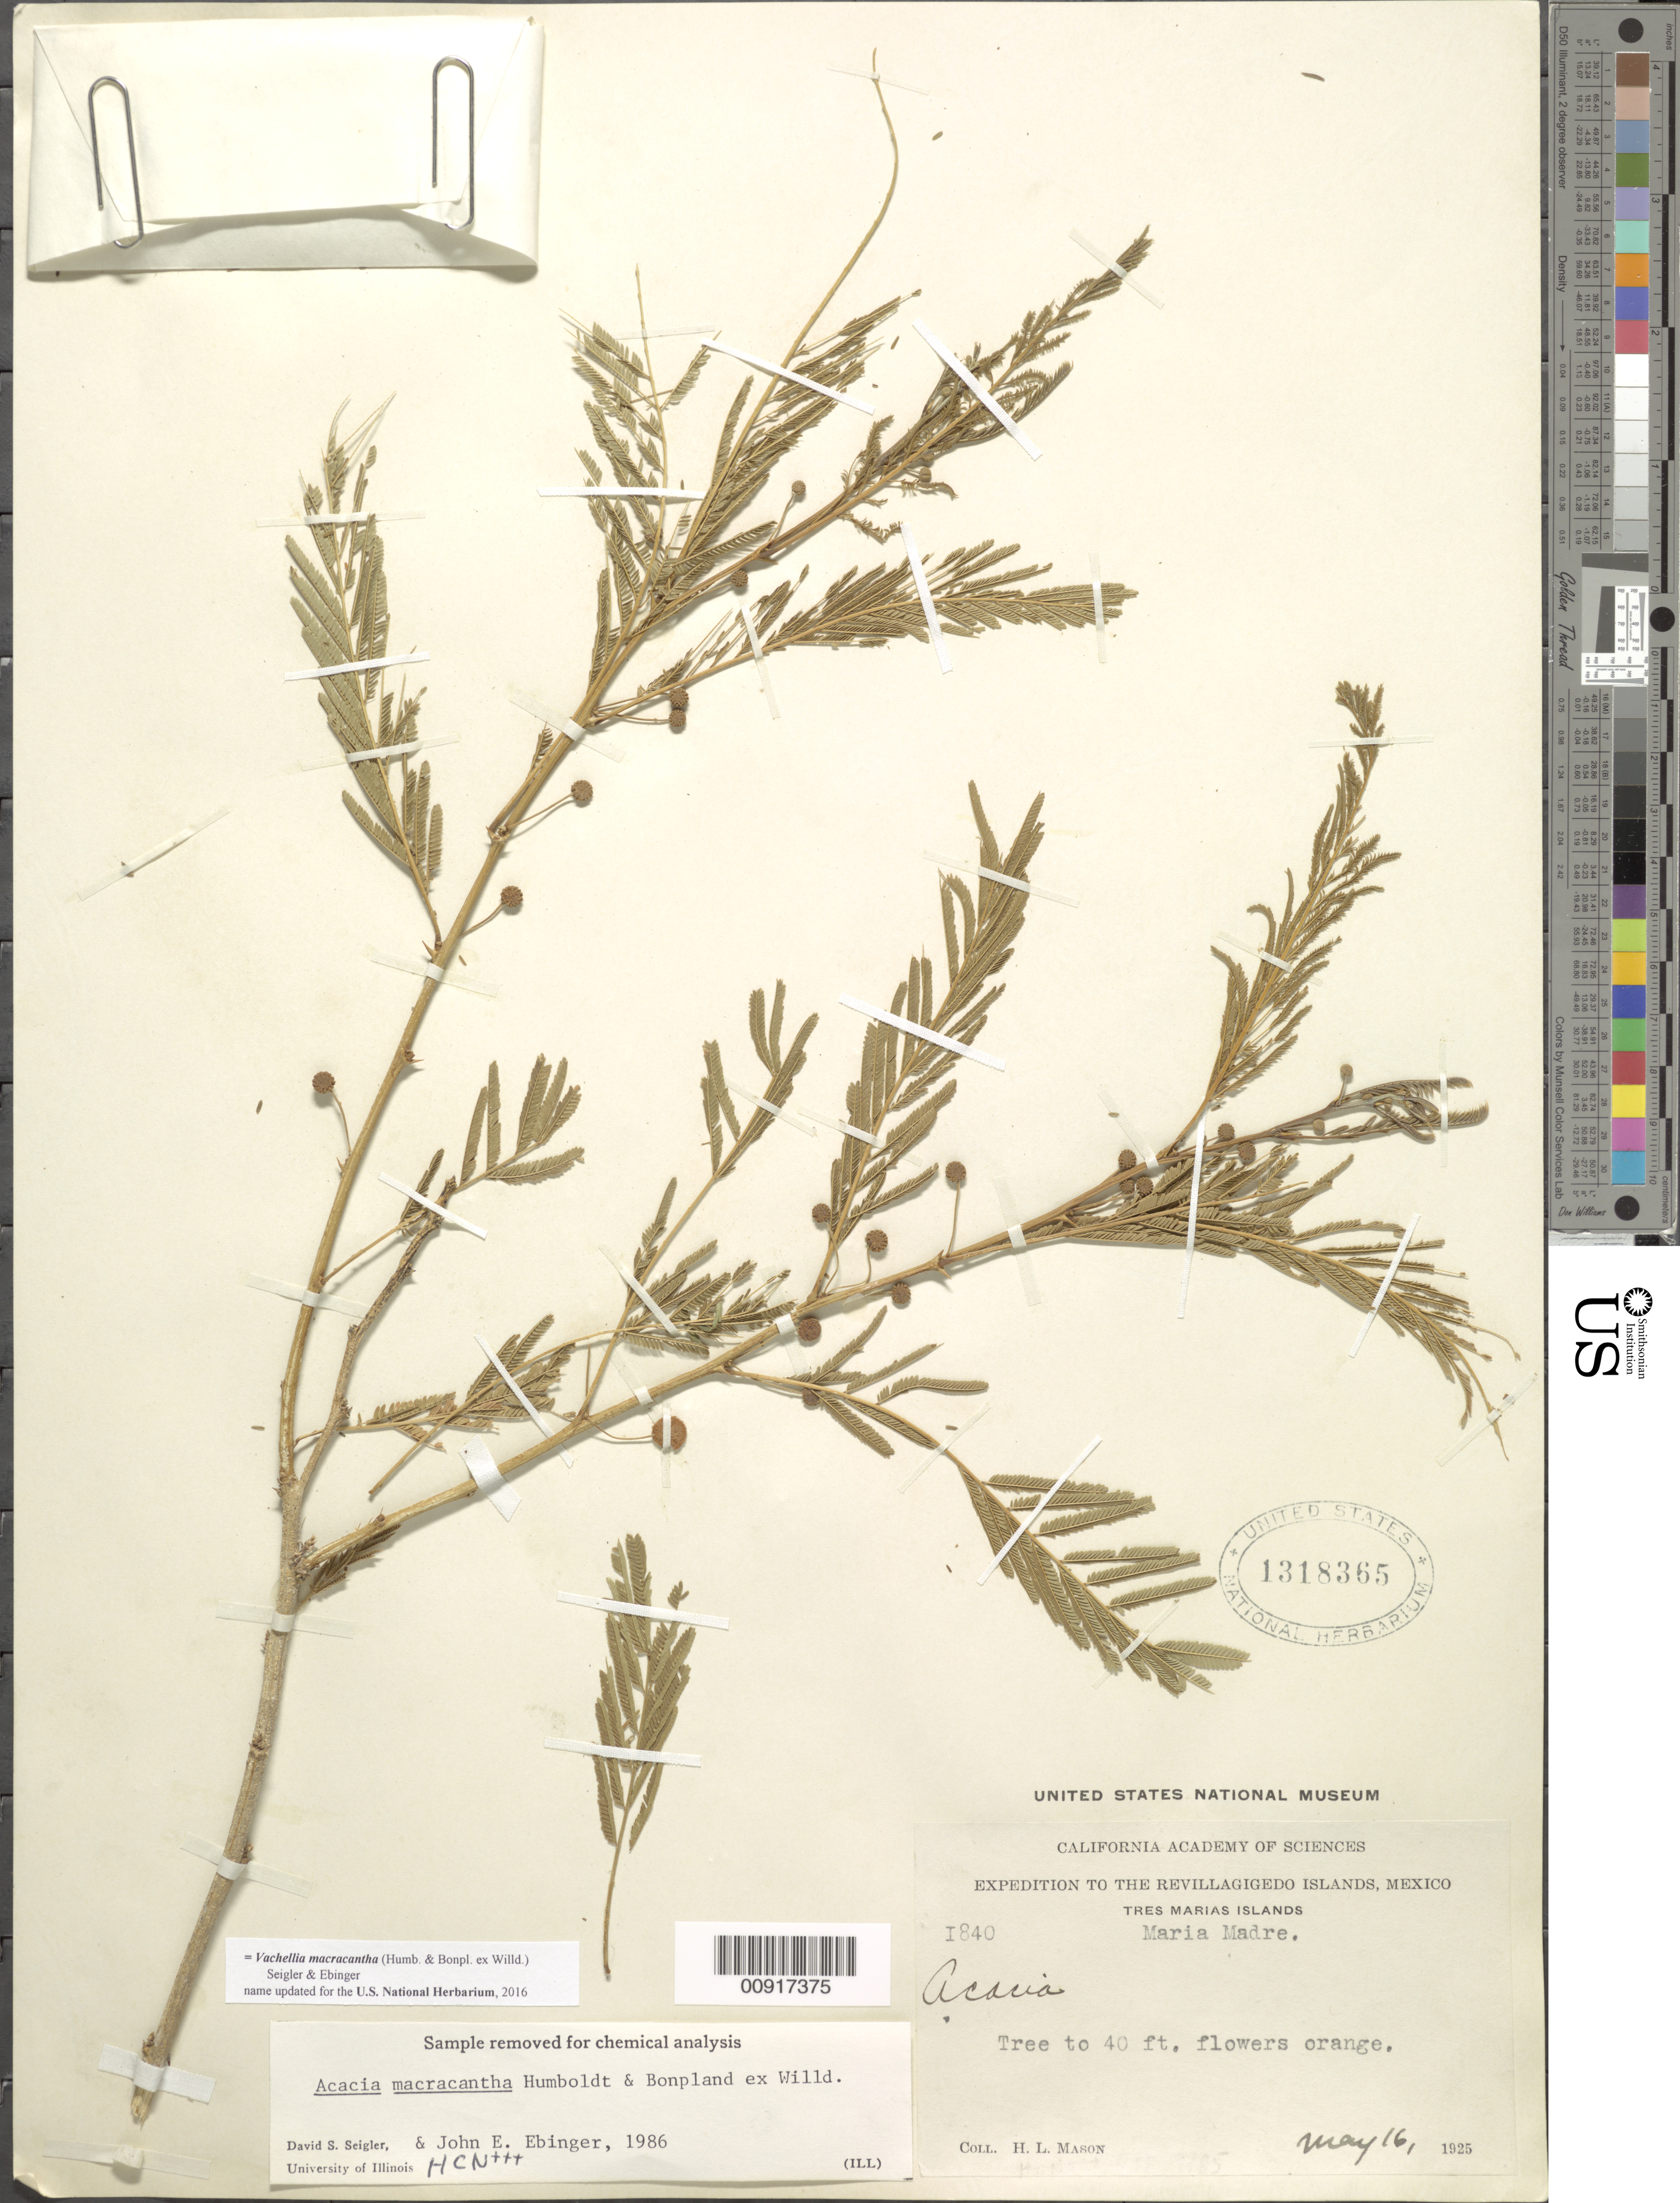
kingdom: Plantae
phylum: Tracheophyta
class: Magnoliopsida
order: Fabales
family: Fabaceae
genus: Vachellia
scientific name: Vachellia macracantha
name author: (Humb. & Bonpl. ex Willd.) Seigler & Ebinger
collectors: H. L. Mason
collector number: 1840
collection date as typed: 16 May 1925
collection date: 1925-05-16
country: Mexico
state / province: Nayarit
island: Maria Madre I.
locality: Tres Marias Islands. Maria Madre I.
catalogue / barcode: US 1318365